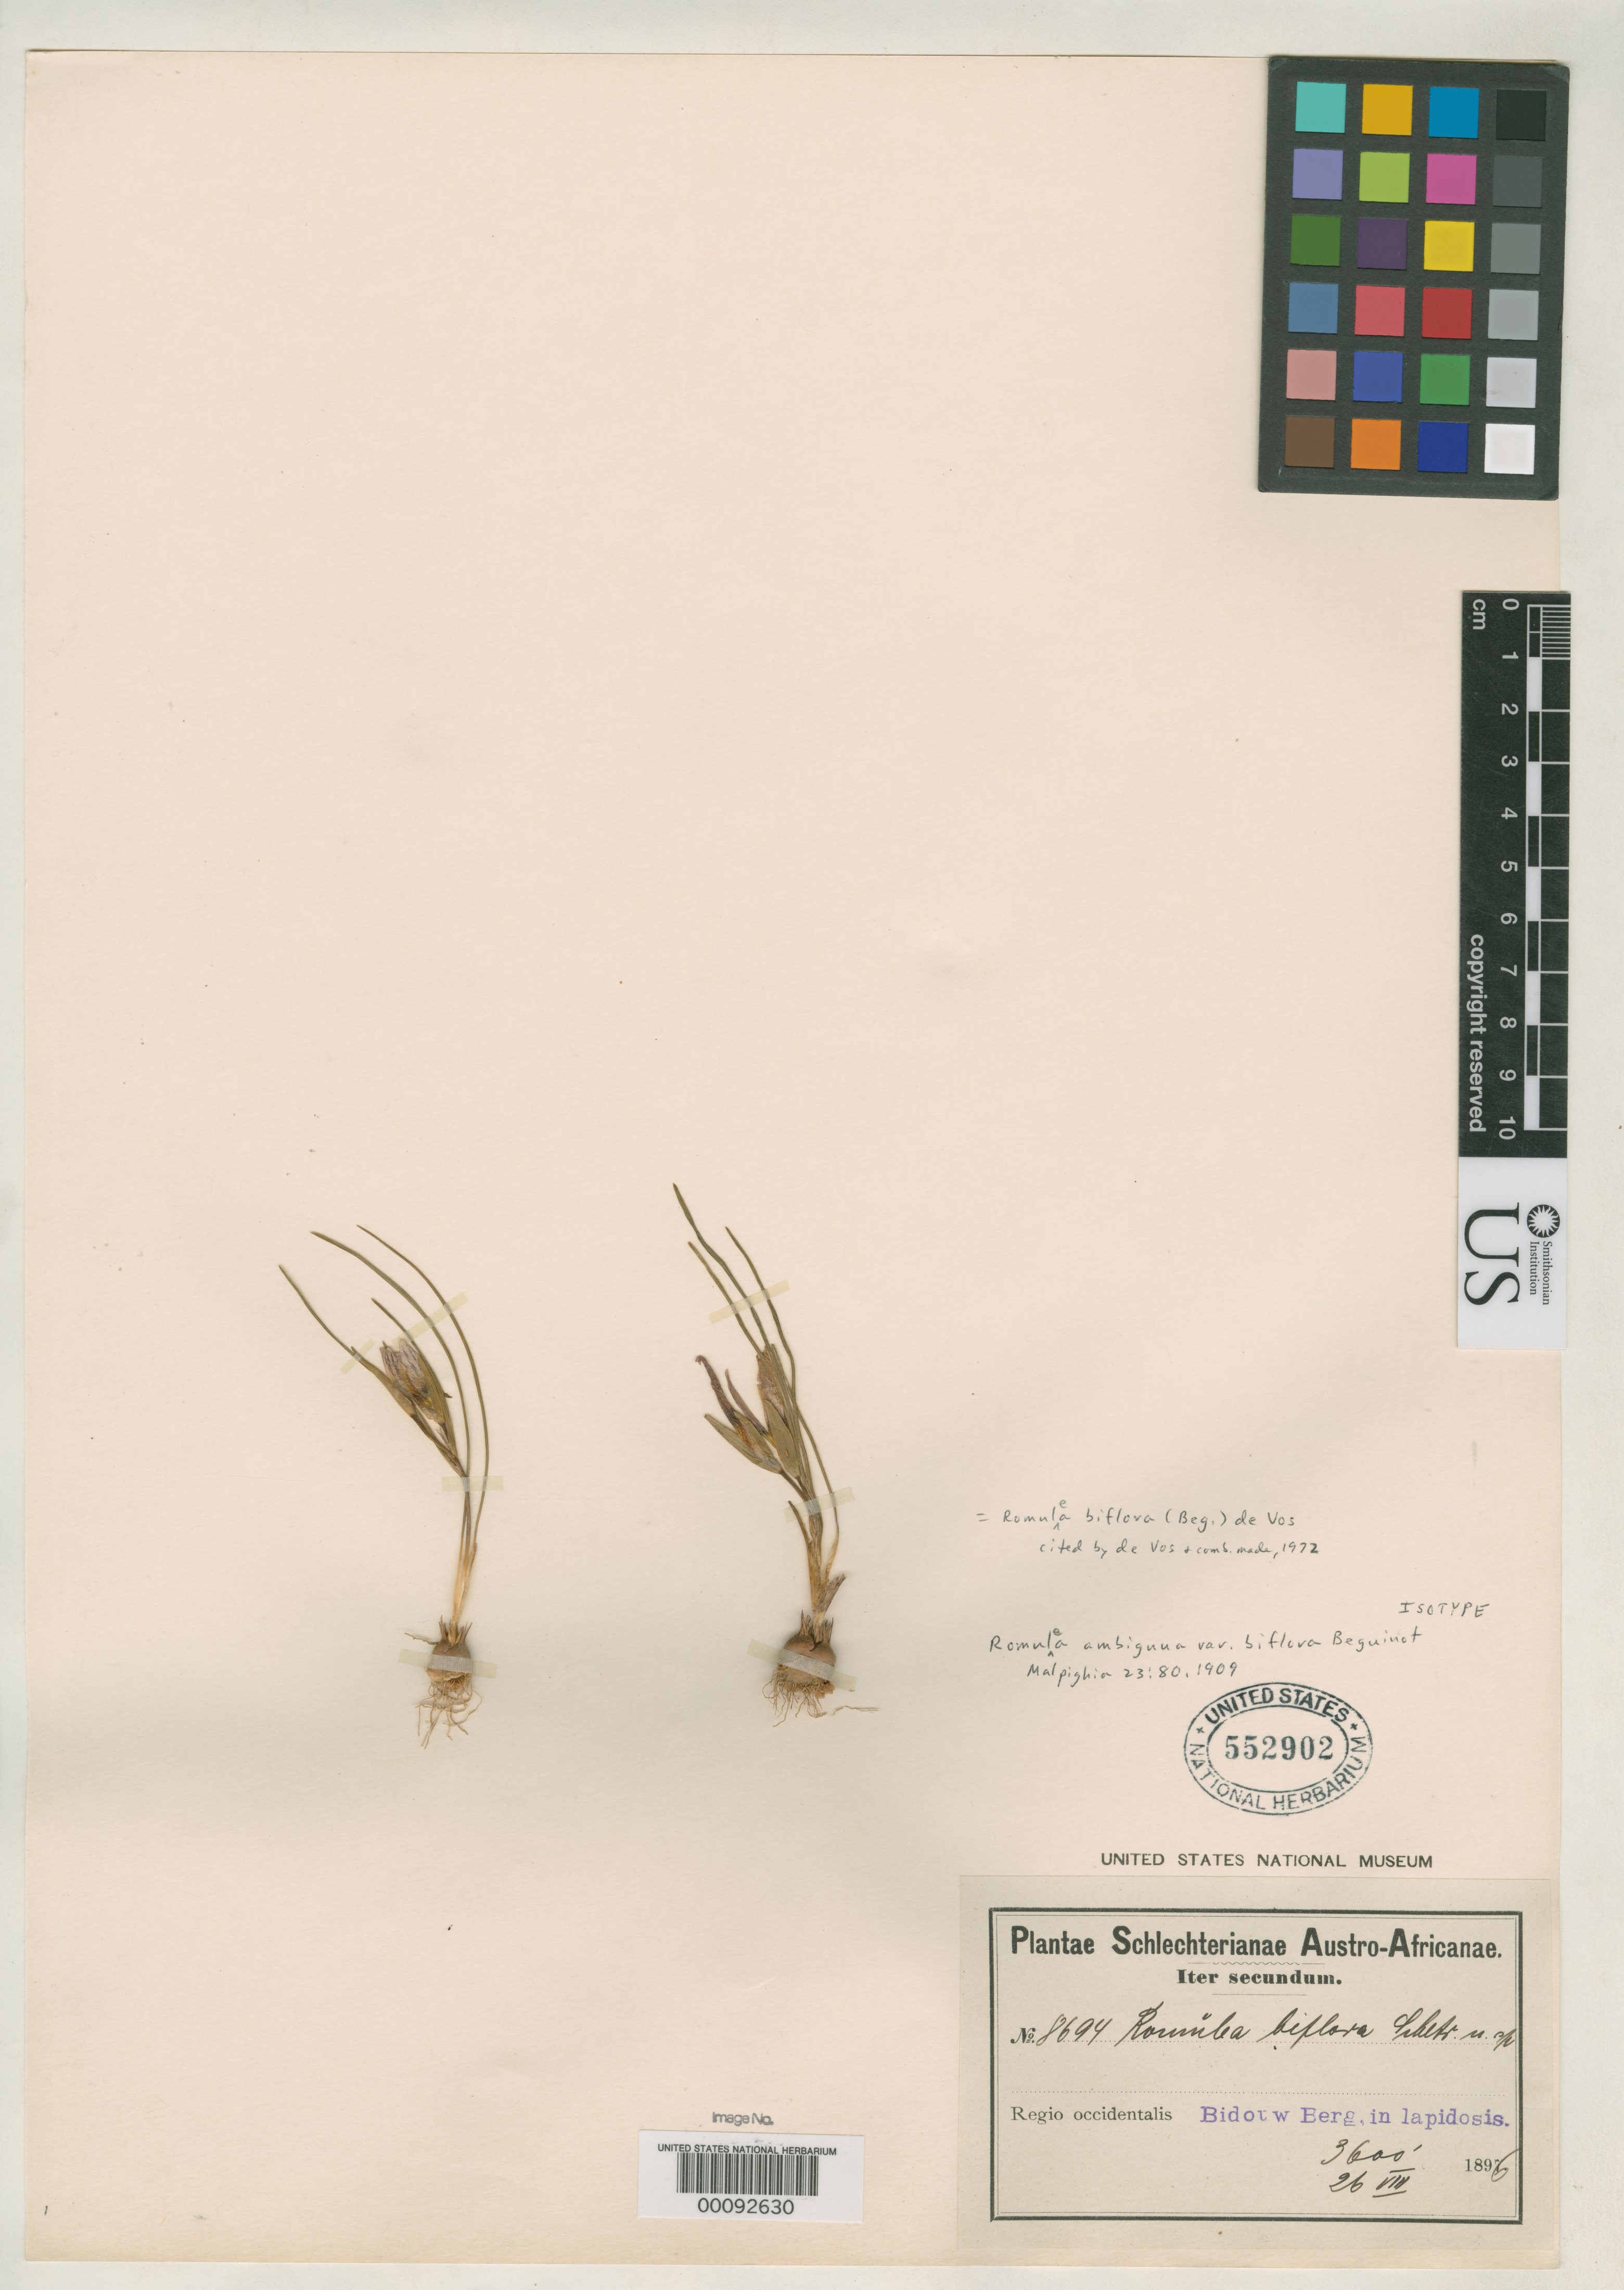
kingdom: Plantae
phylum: Tracheophyta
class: Liliopsida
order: Asparagales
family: Iridaceae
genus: Romulea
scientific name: Romulea ambigua var. biflora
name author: Bég.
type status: Isotype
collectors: F. R. R. Schlechter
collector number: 8694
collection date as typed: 26 Aug 1896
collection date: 1896-08-26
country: South Africa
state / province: Western Cape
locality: Bidouw Berg; alt. 3600 ft.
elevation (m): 1097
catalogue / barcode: US 552902